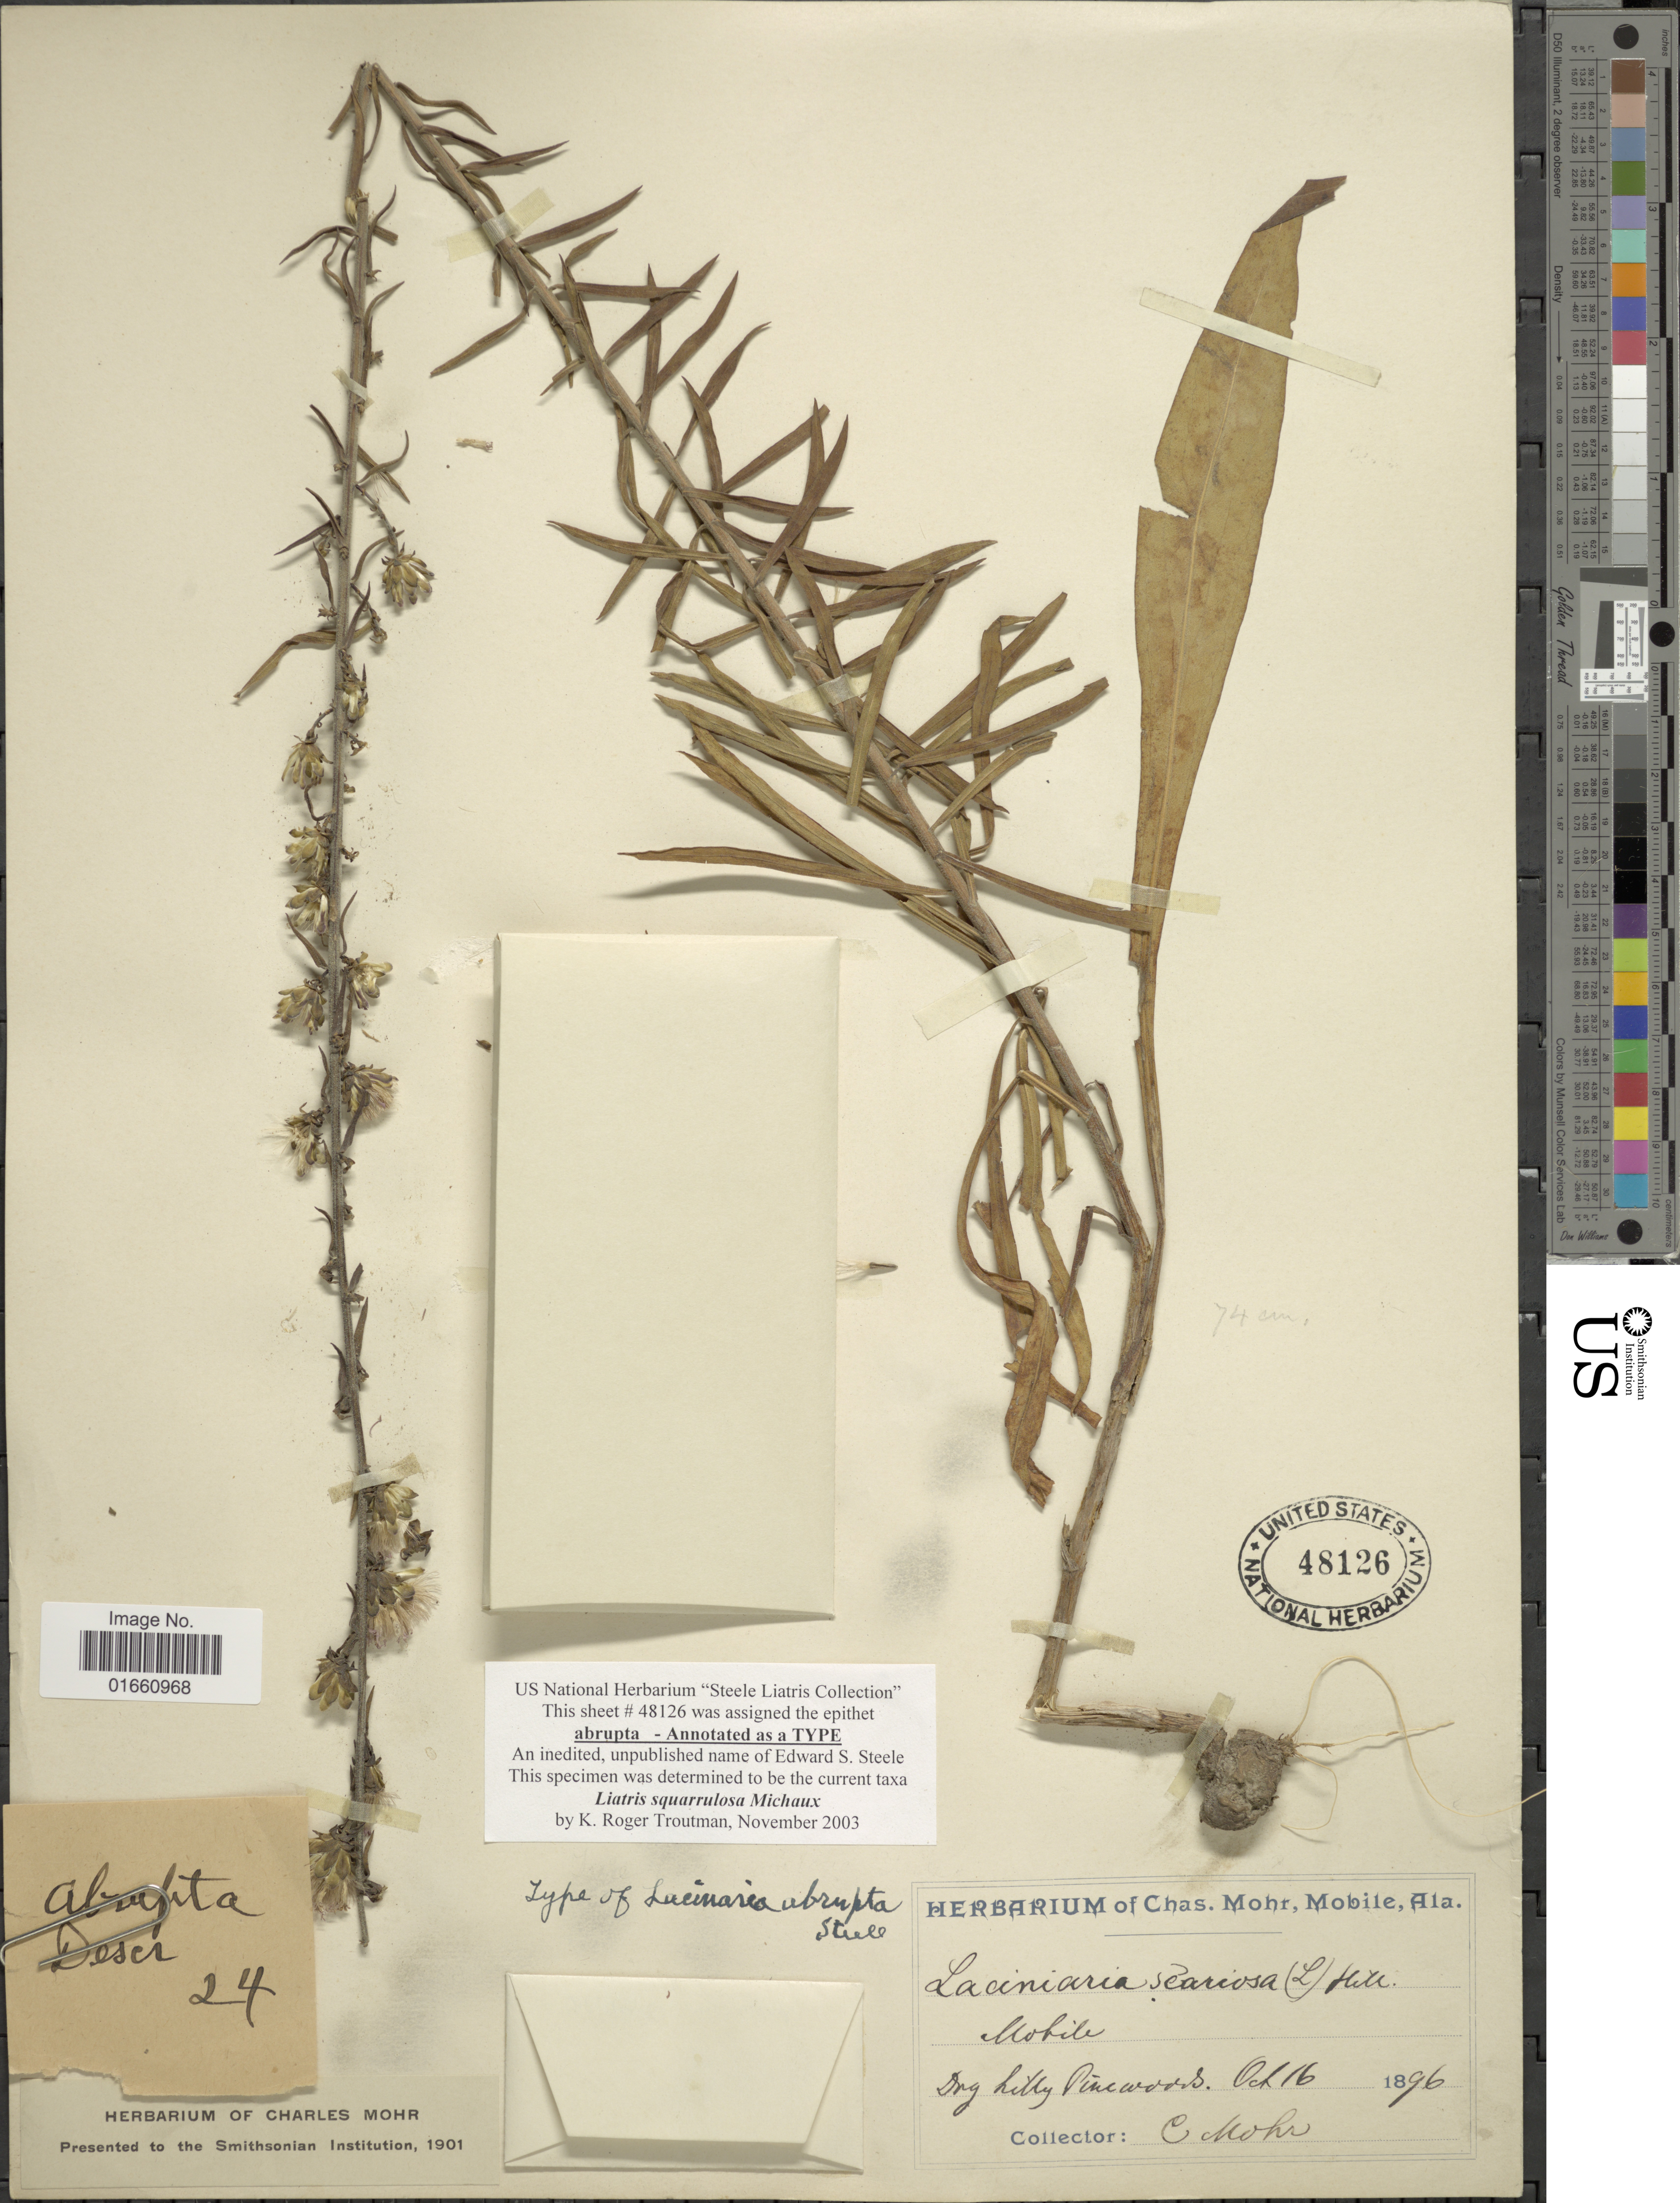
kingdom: Plantae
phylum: Tracheophyta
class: Magnoliopsida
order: Asterales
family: Asteraceae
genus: Liatris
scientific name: Liatris squarrulosa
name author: Michx.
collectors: Mohr, C. T. (herbarium)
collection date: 1896-10-16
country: United States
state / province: Alabama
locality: Mobile, Dry hills Pinewoods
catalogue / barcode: US 48126